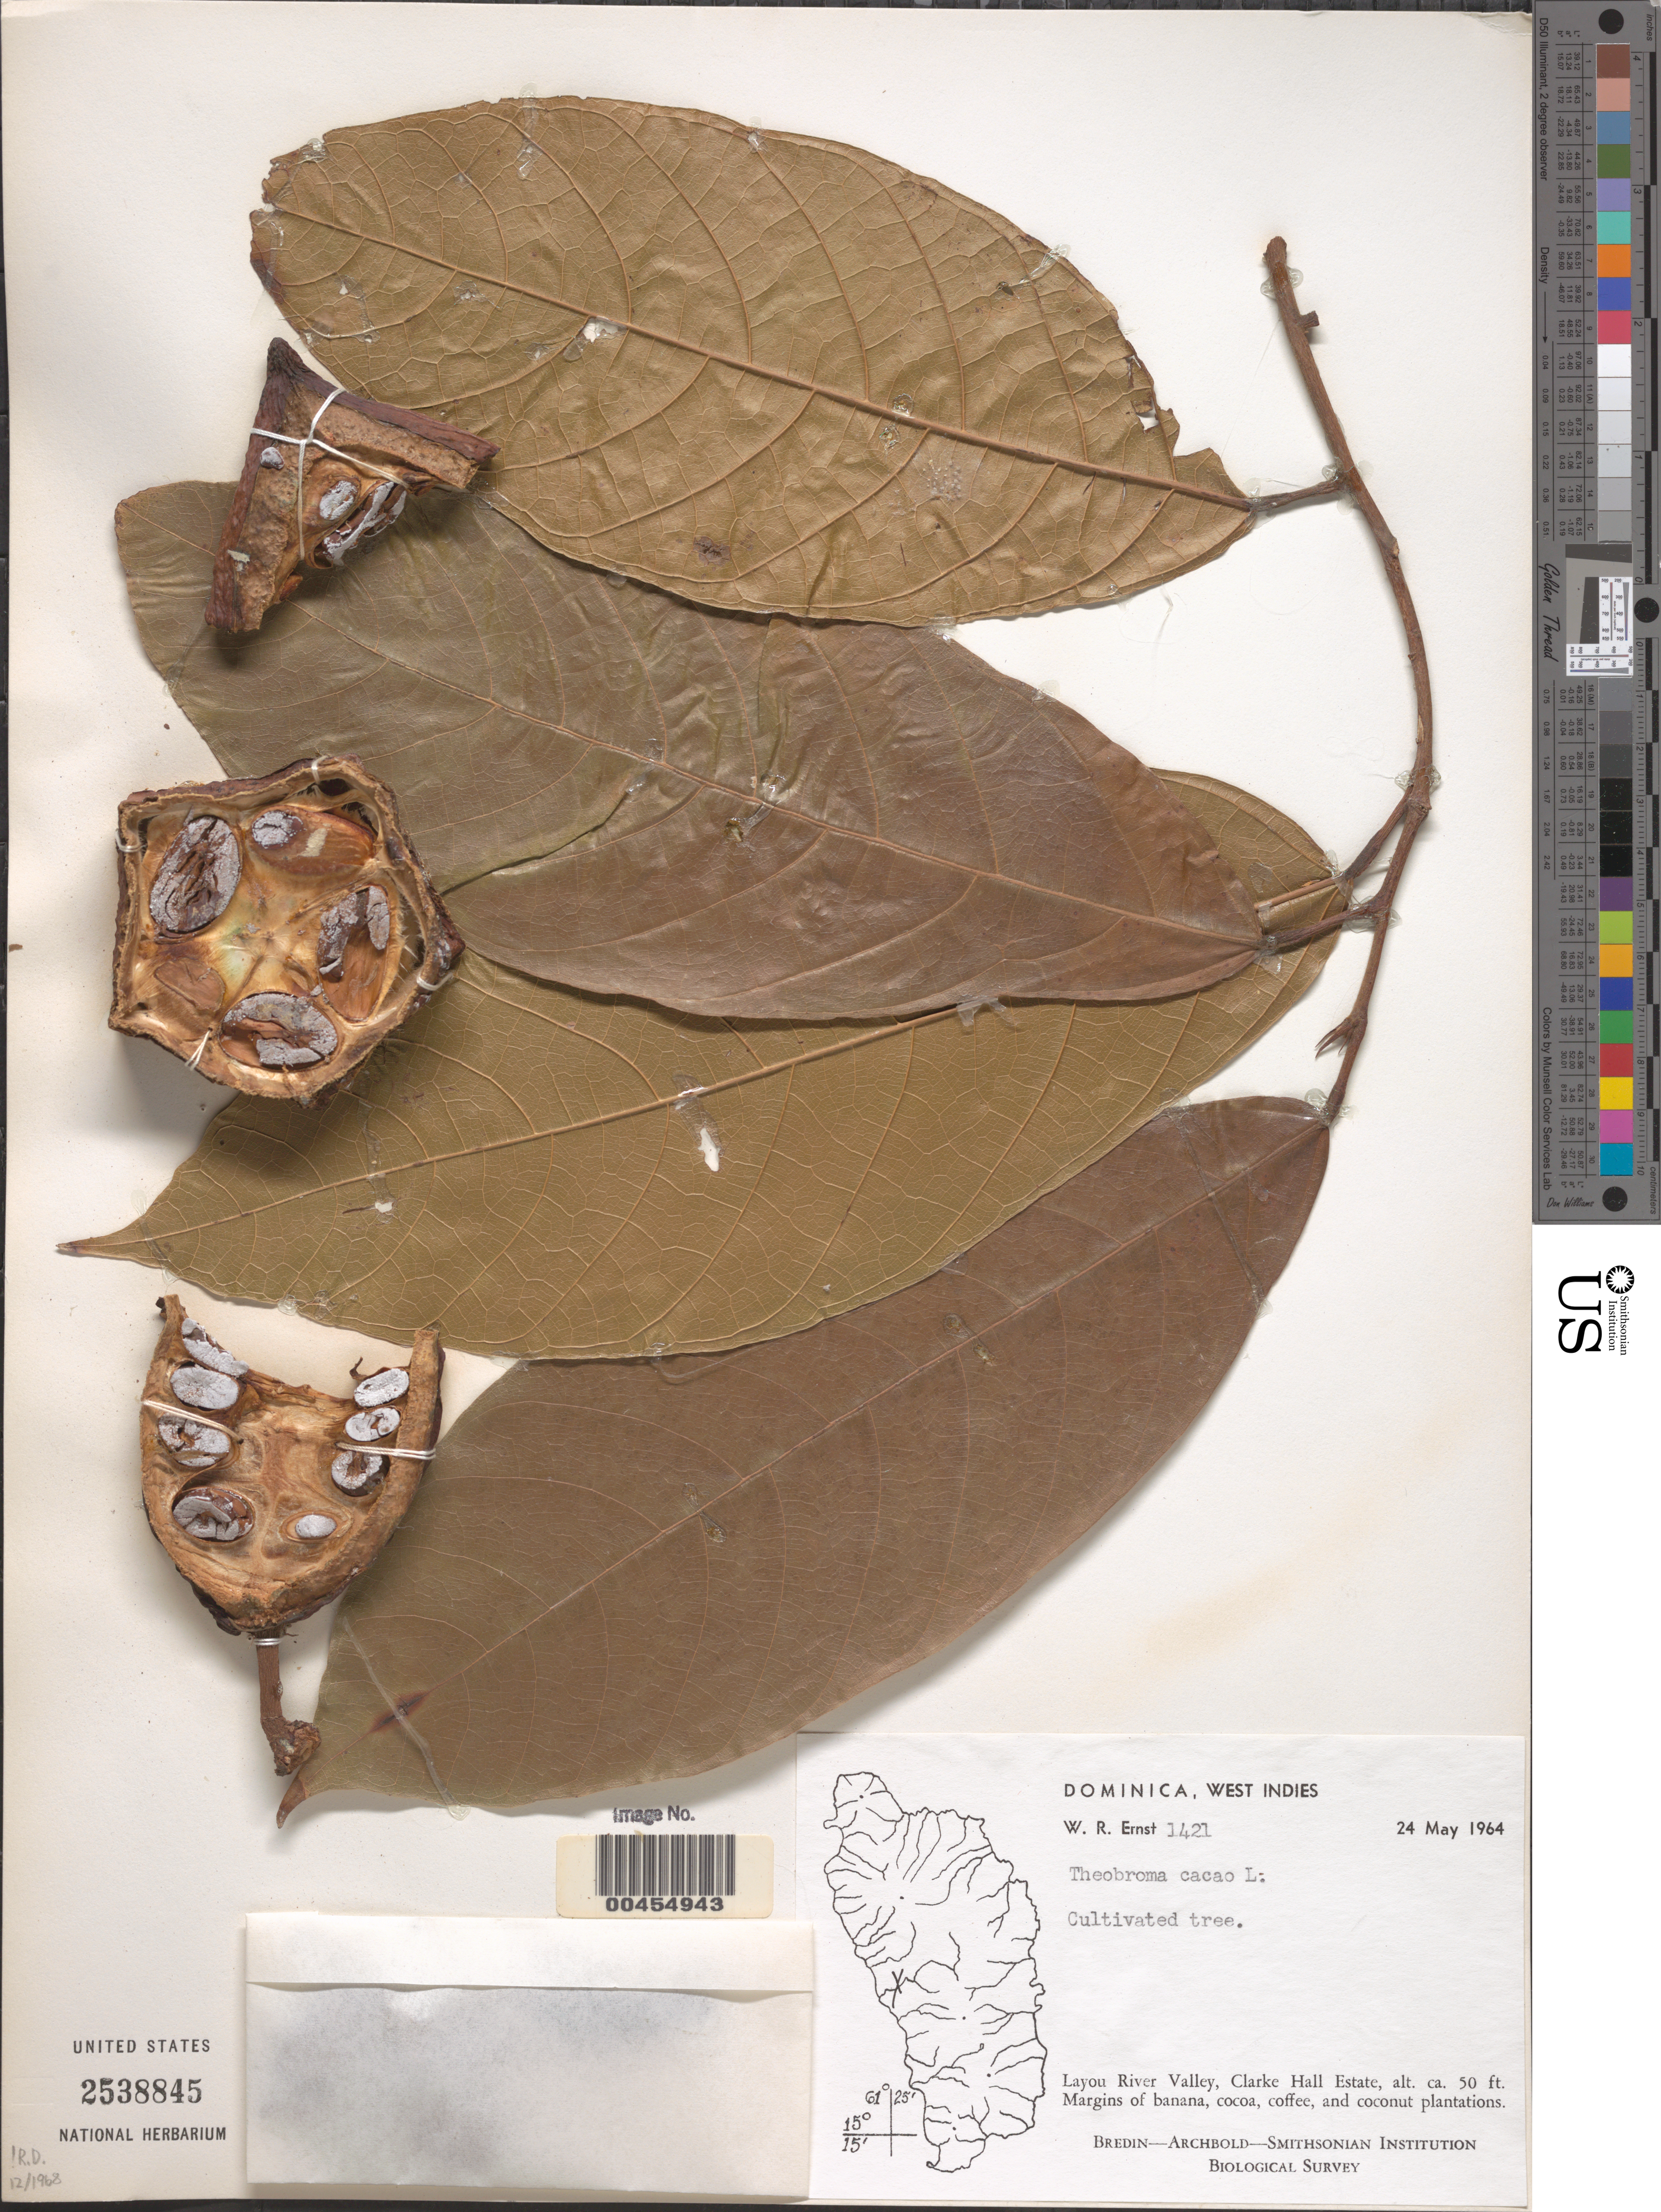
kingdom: Plantae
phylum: Tracheophyta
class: Magnoliopsida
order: Malvales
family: Malvaceae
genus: Theobroma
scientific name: Theobroma cacao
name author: L.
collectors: W. R. Ernst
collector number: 1421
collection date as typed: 24 May 1964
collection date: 1964-05-24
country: Dominica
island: Dominica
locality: Layou River Valley, Clarke Hall Estate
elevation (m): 15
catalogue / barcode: US 2538845